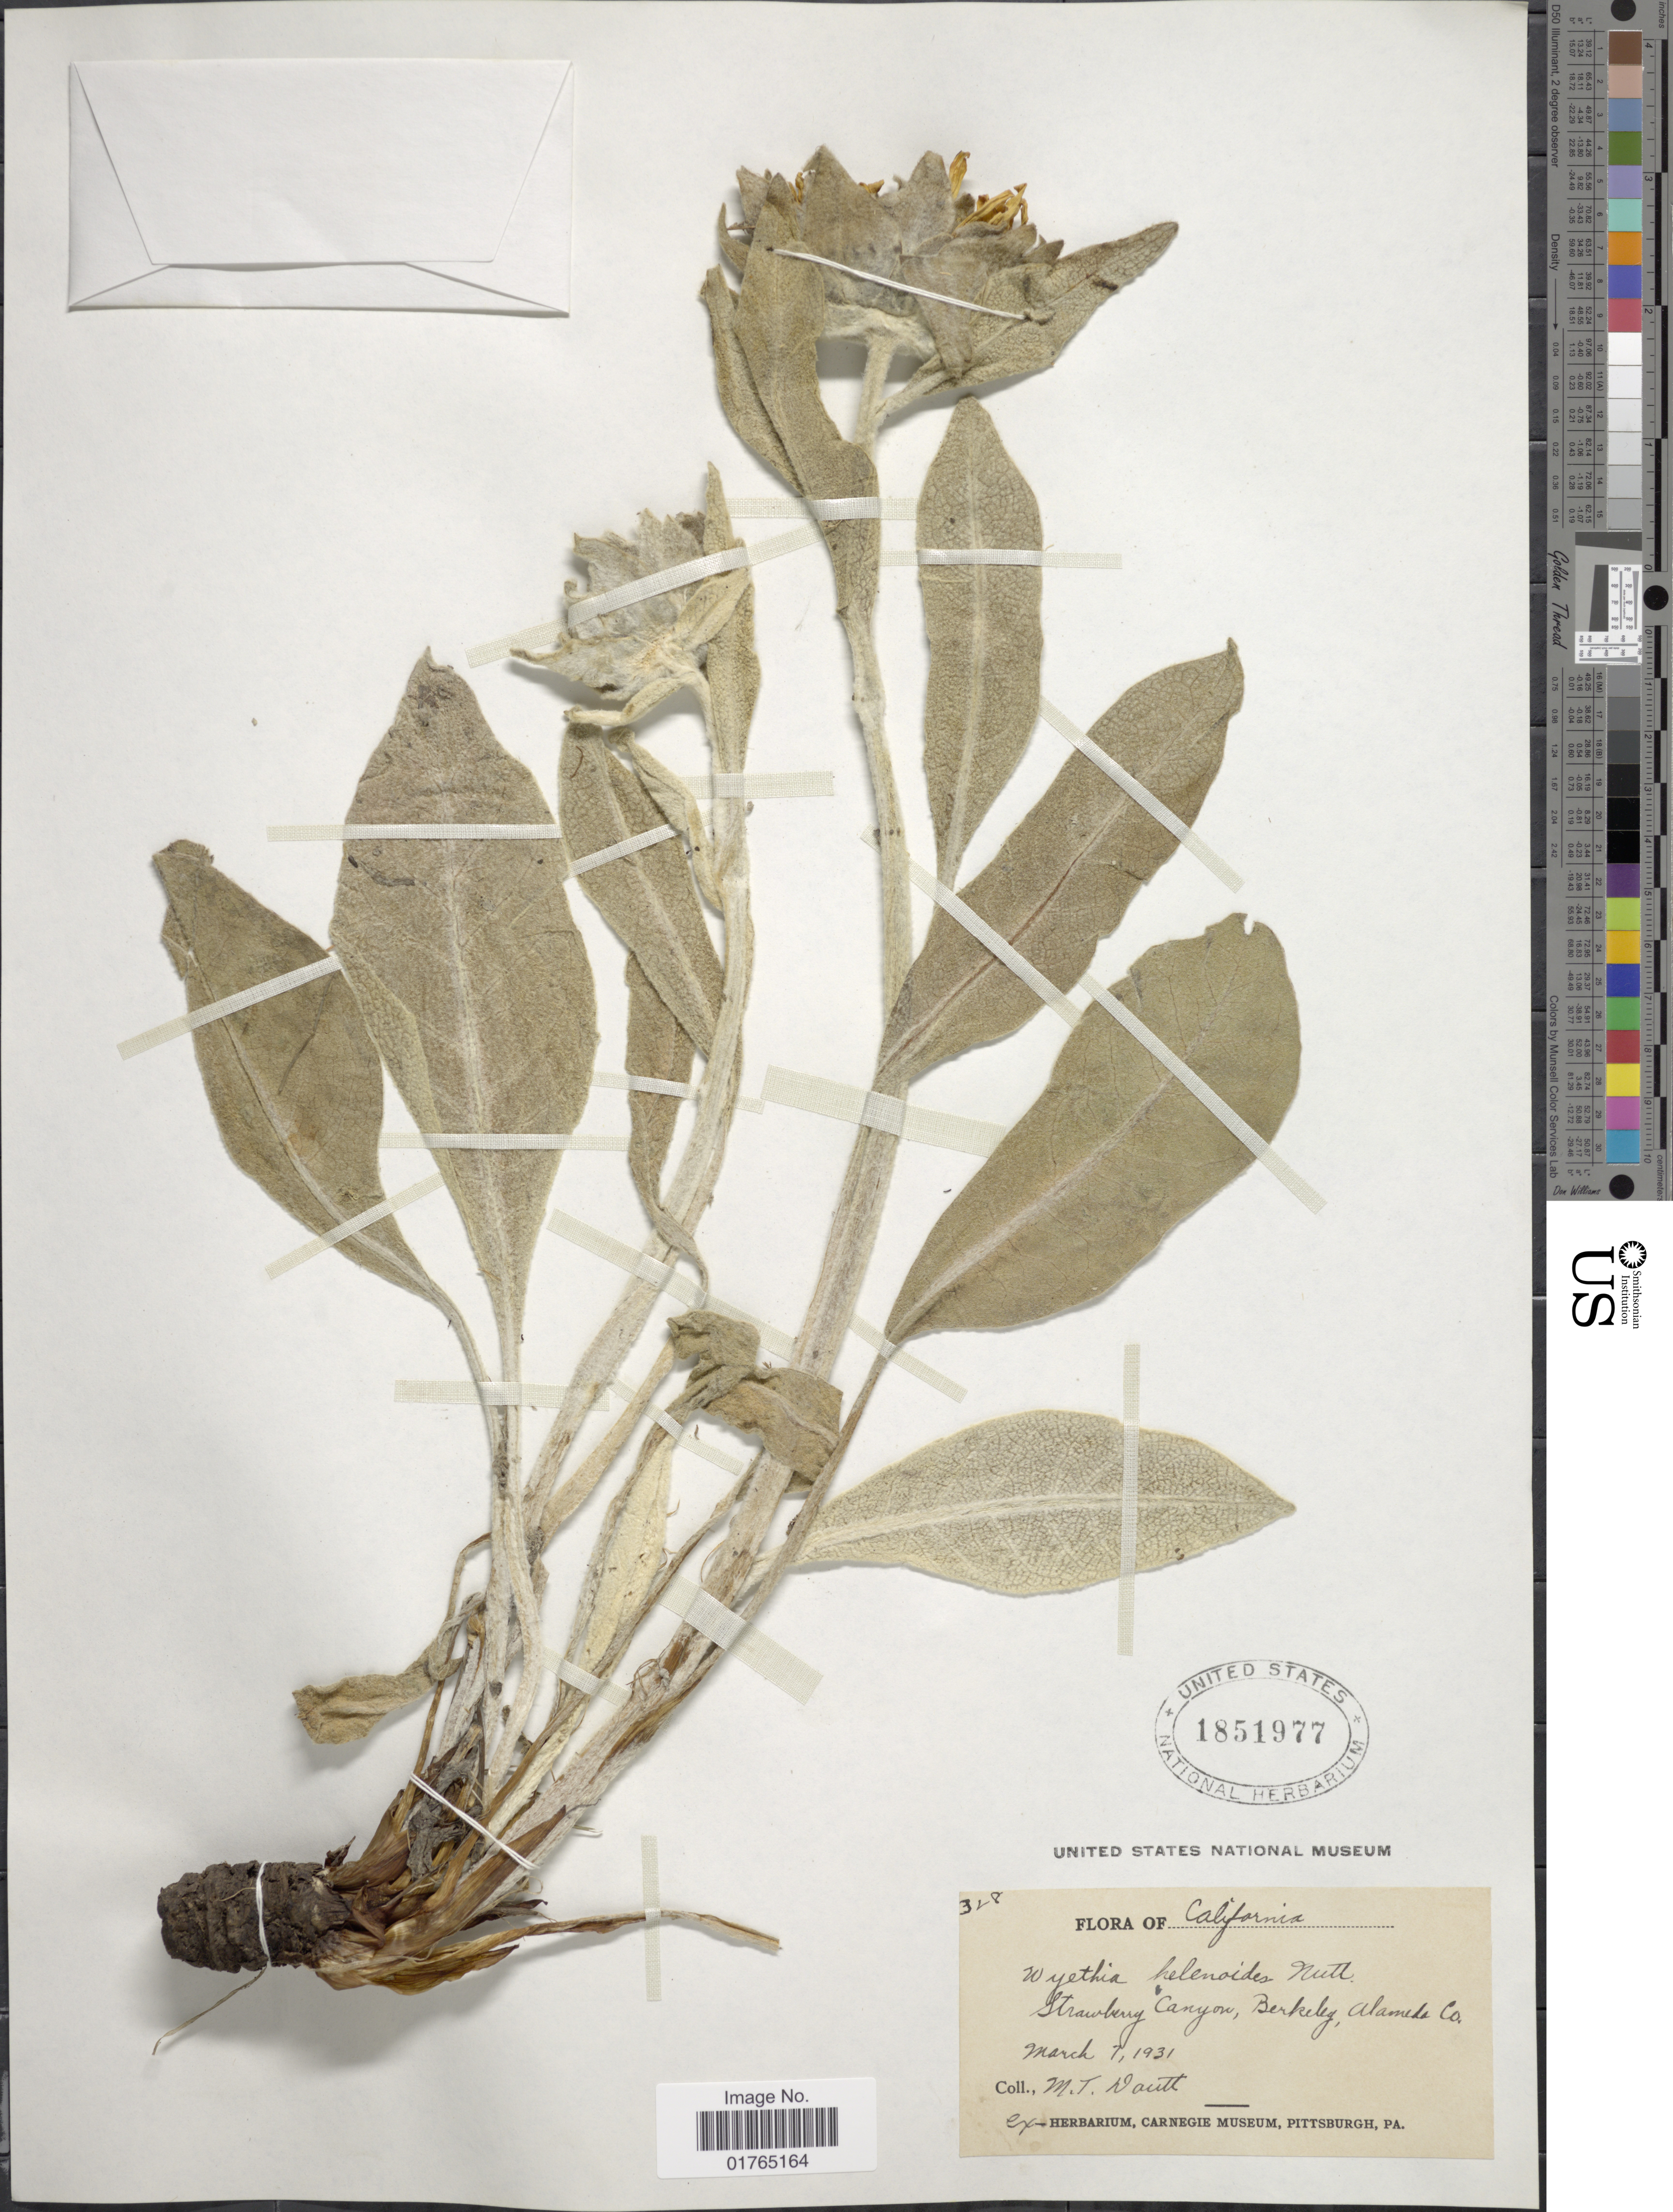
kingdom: Plantae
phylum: Tracheophyta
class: Magnoliopsida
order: Asterales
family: Asteraceae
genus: Wyethia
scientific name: Wyethia helenioides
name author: (DC.) Nutt.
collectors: M. Dautt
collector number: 328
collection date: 1931-03-07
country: United States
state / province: California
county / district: Alameda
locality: Strawberry Canyon, Berkeley, Alameda Co.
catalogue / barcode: US 1851977